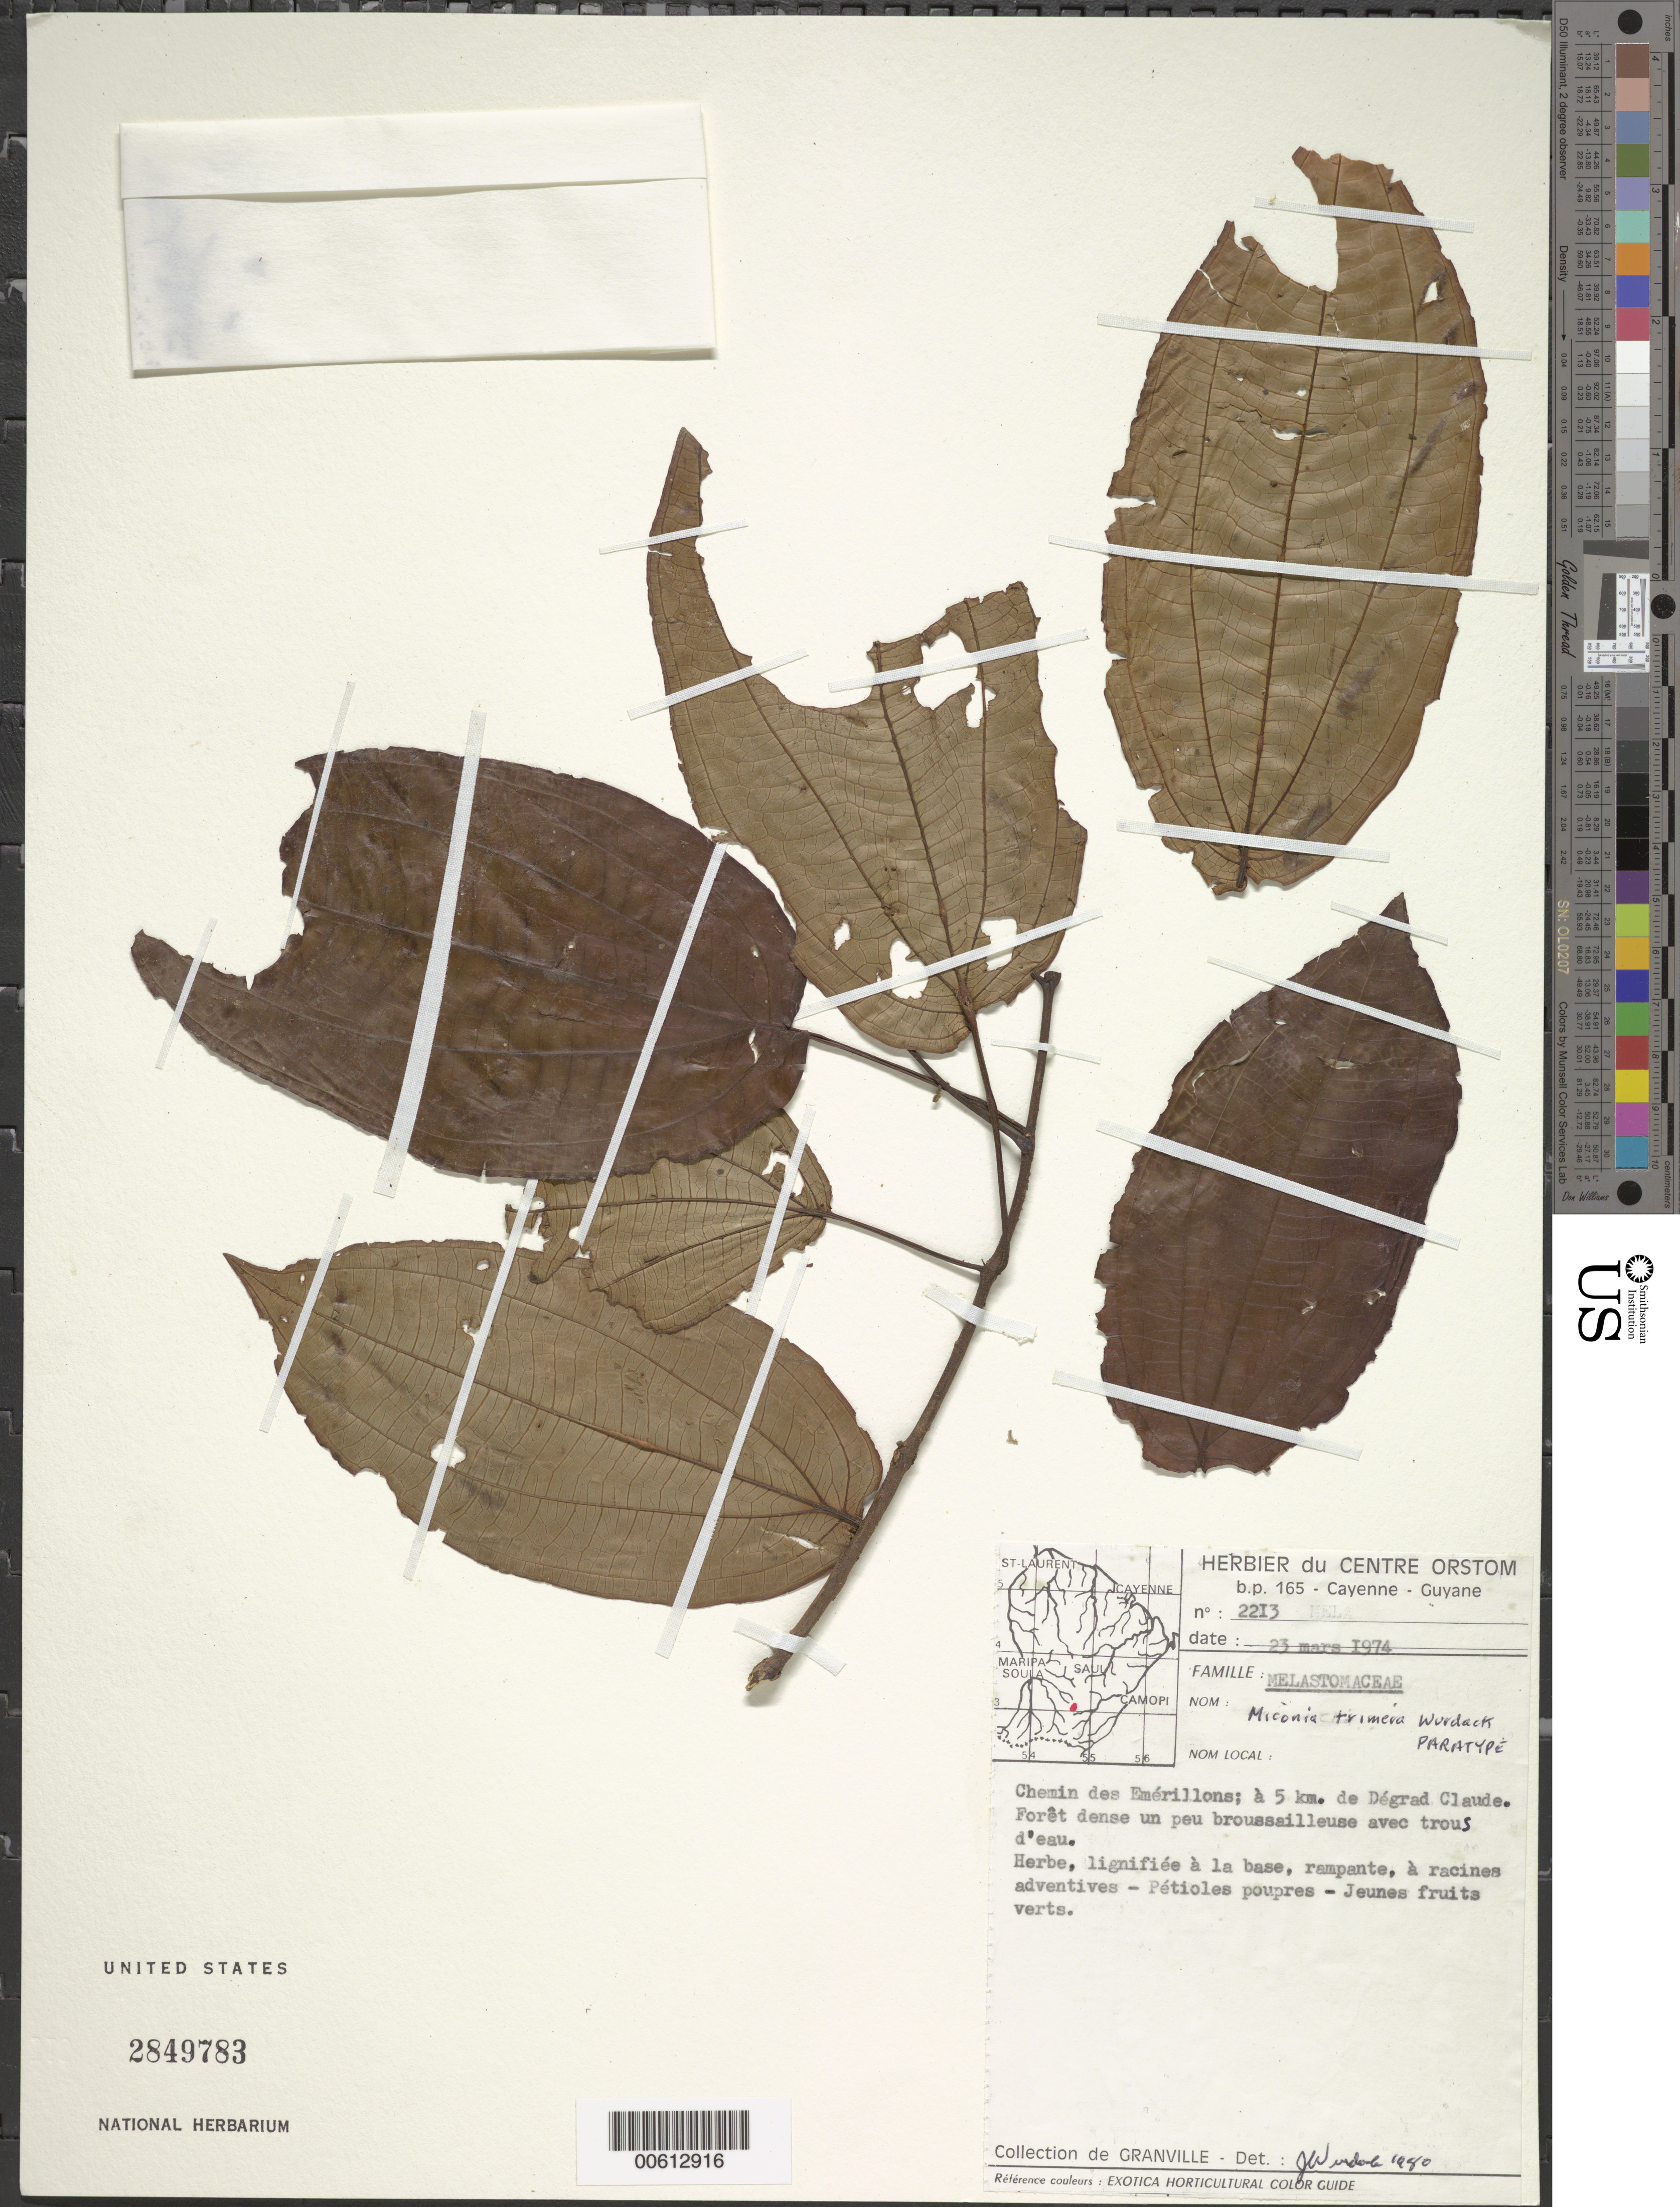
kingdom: Plantae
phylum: Tracheophyta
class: Magnoliopsida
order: Myrtales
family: Melastomataceae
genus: Miconia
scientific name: Miconia trimera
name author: Wurdack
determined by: Wurdack, John J., (US), US (UNITED STATES)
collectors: J.-J. de Granville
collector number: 2213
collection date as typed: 23-Mar-74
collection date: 1974-03-23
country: French Guiana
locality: Chemin des Emérillons, 5 km de Dégrad Claude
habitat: Foret dense un peu broussailleuse avec trous d'eau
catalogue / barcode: US 2849783